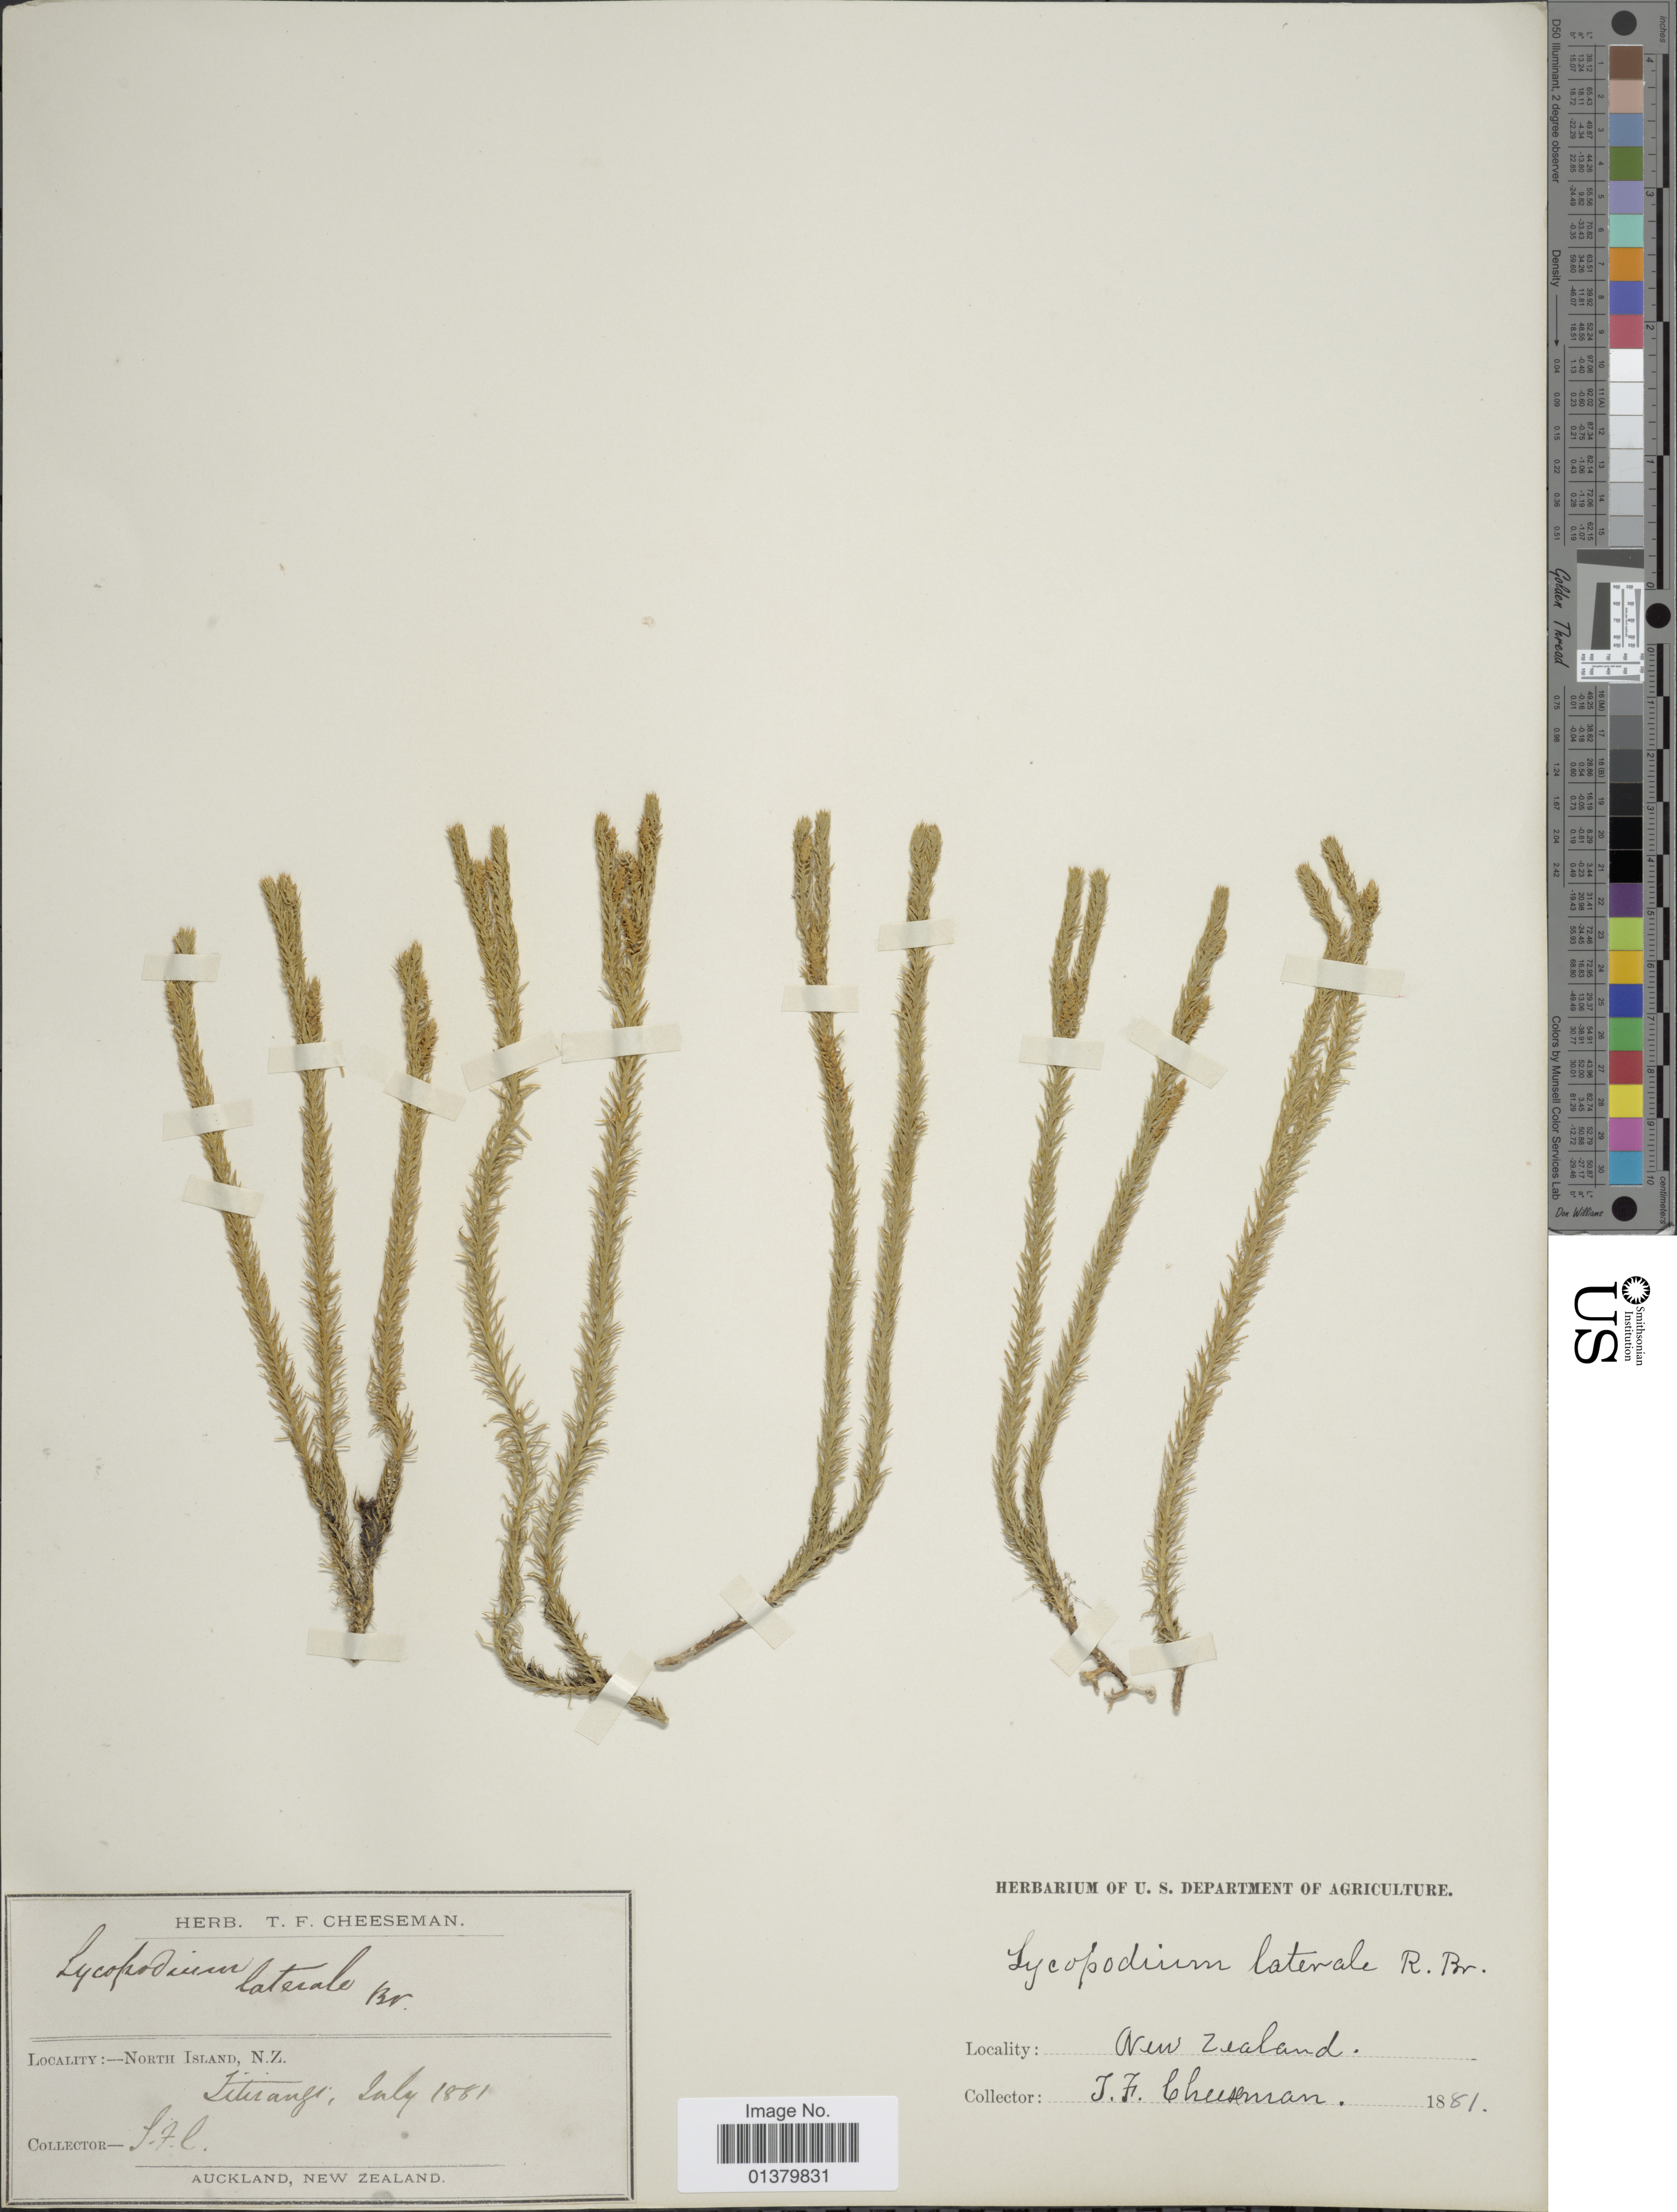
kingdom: Plantae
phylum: Tracheophyta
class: Lycopodiopsida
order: Lycopodiales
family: Lycopodiaceae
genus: Lateristachys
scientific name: Lateristachys lateralis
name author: (R. Br.) Holub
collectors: T. F. Cheeseman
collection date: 1881-07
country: New Zealand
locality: North island, Titirangi